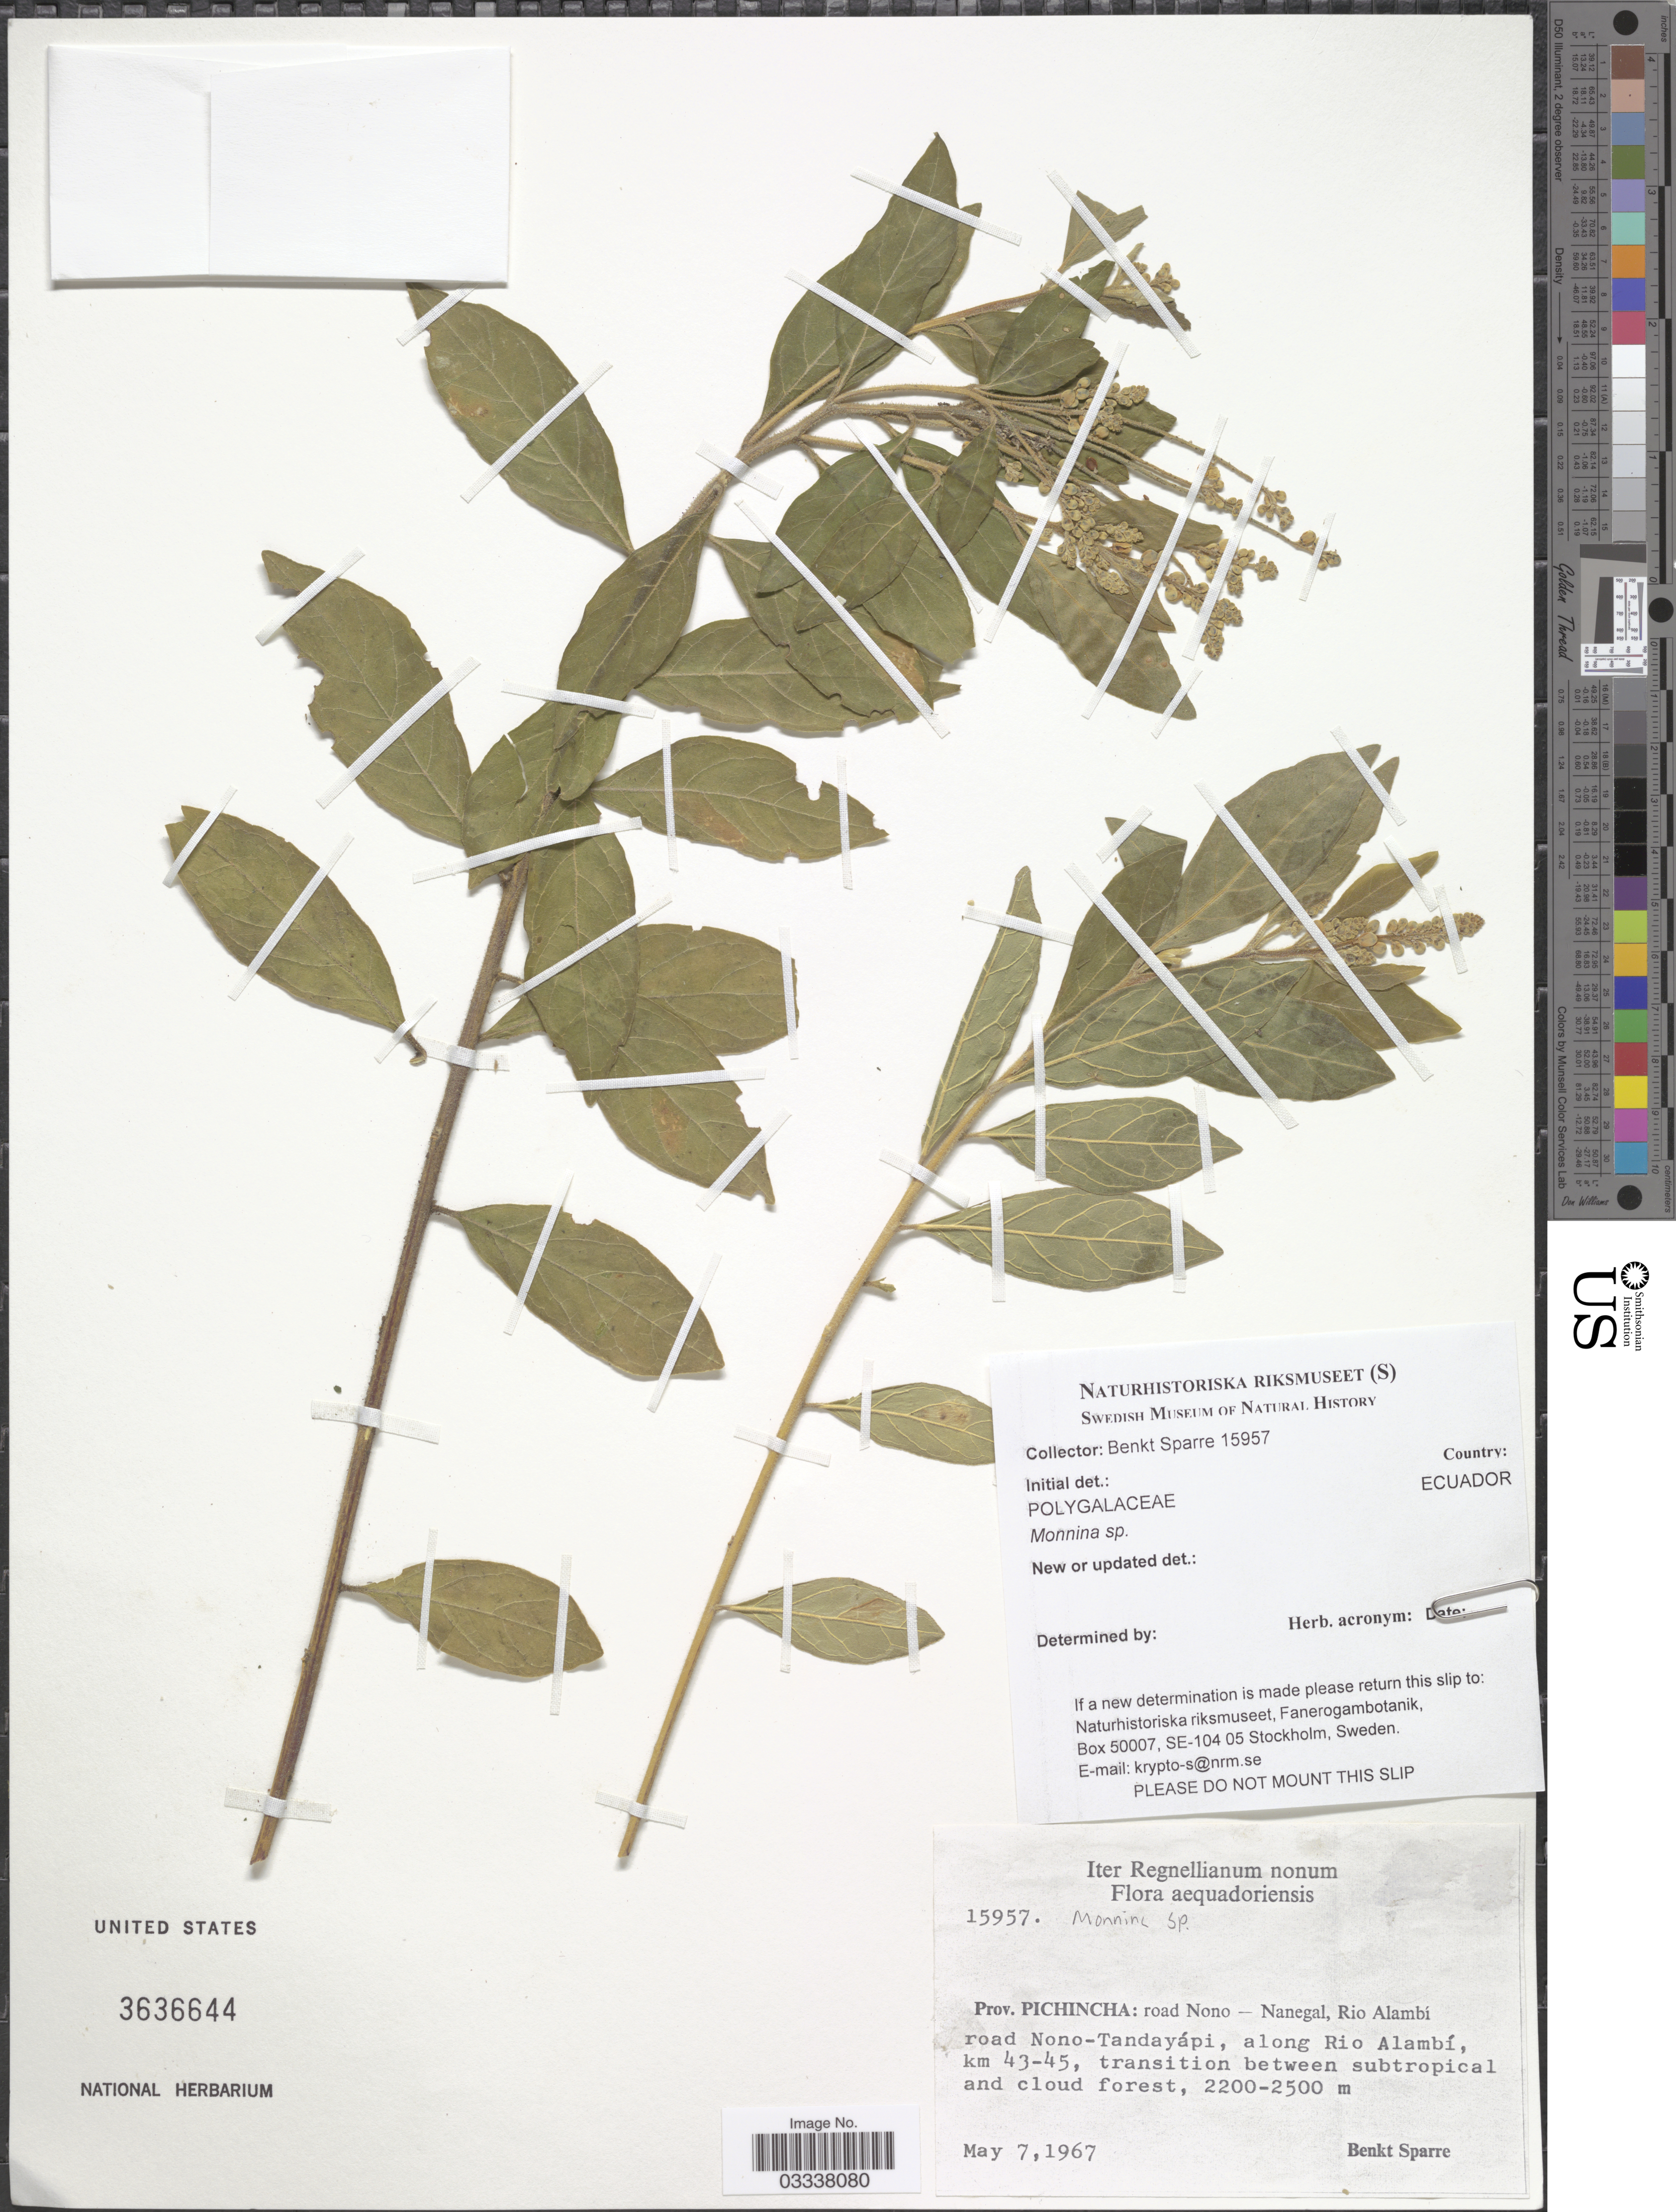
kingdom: Plantae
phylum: Tracheophyta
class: Magnoliopsida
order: Fabales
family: Polygalaceae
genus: Monnina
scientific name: Monnina sp.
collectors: B. Sparre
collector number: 15957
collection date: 1967-05-07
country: Ecuador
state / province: Pichincha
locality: Road Nono - Nanegal, Rio Alambi road Nono-Tandayápi, along Rio Alambí, km 43-45, transition between subtropical and cloud forest.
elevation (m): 2200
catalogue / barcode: US 3636644